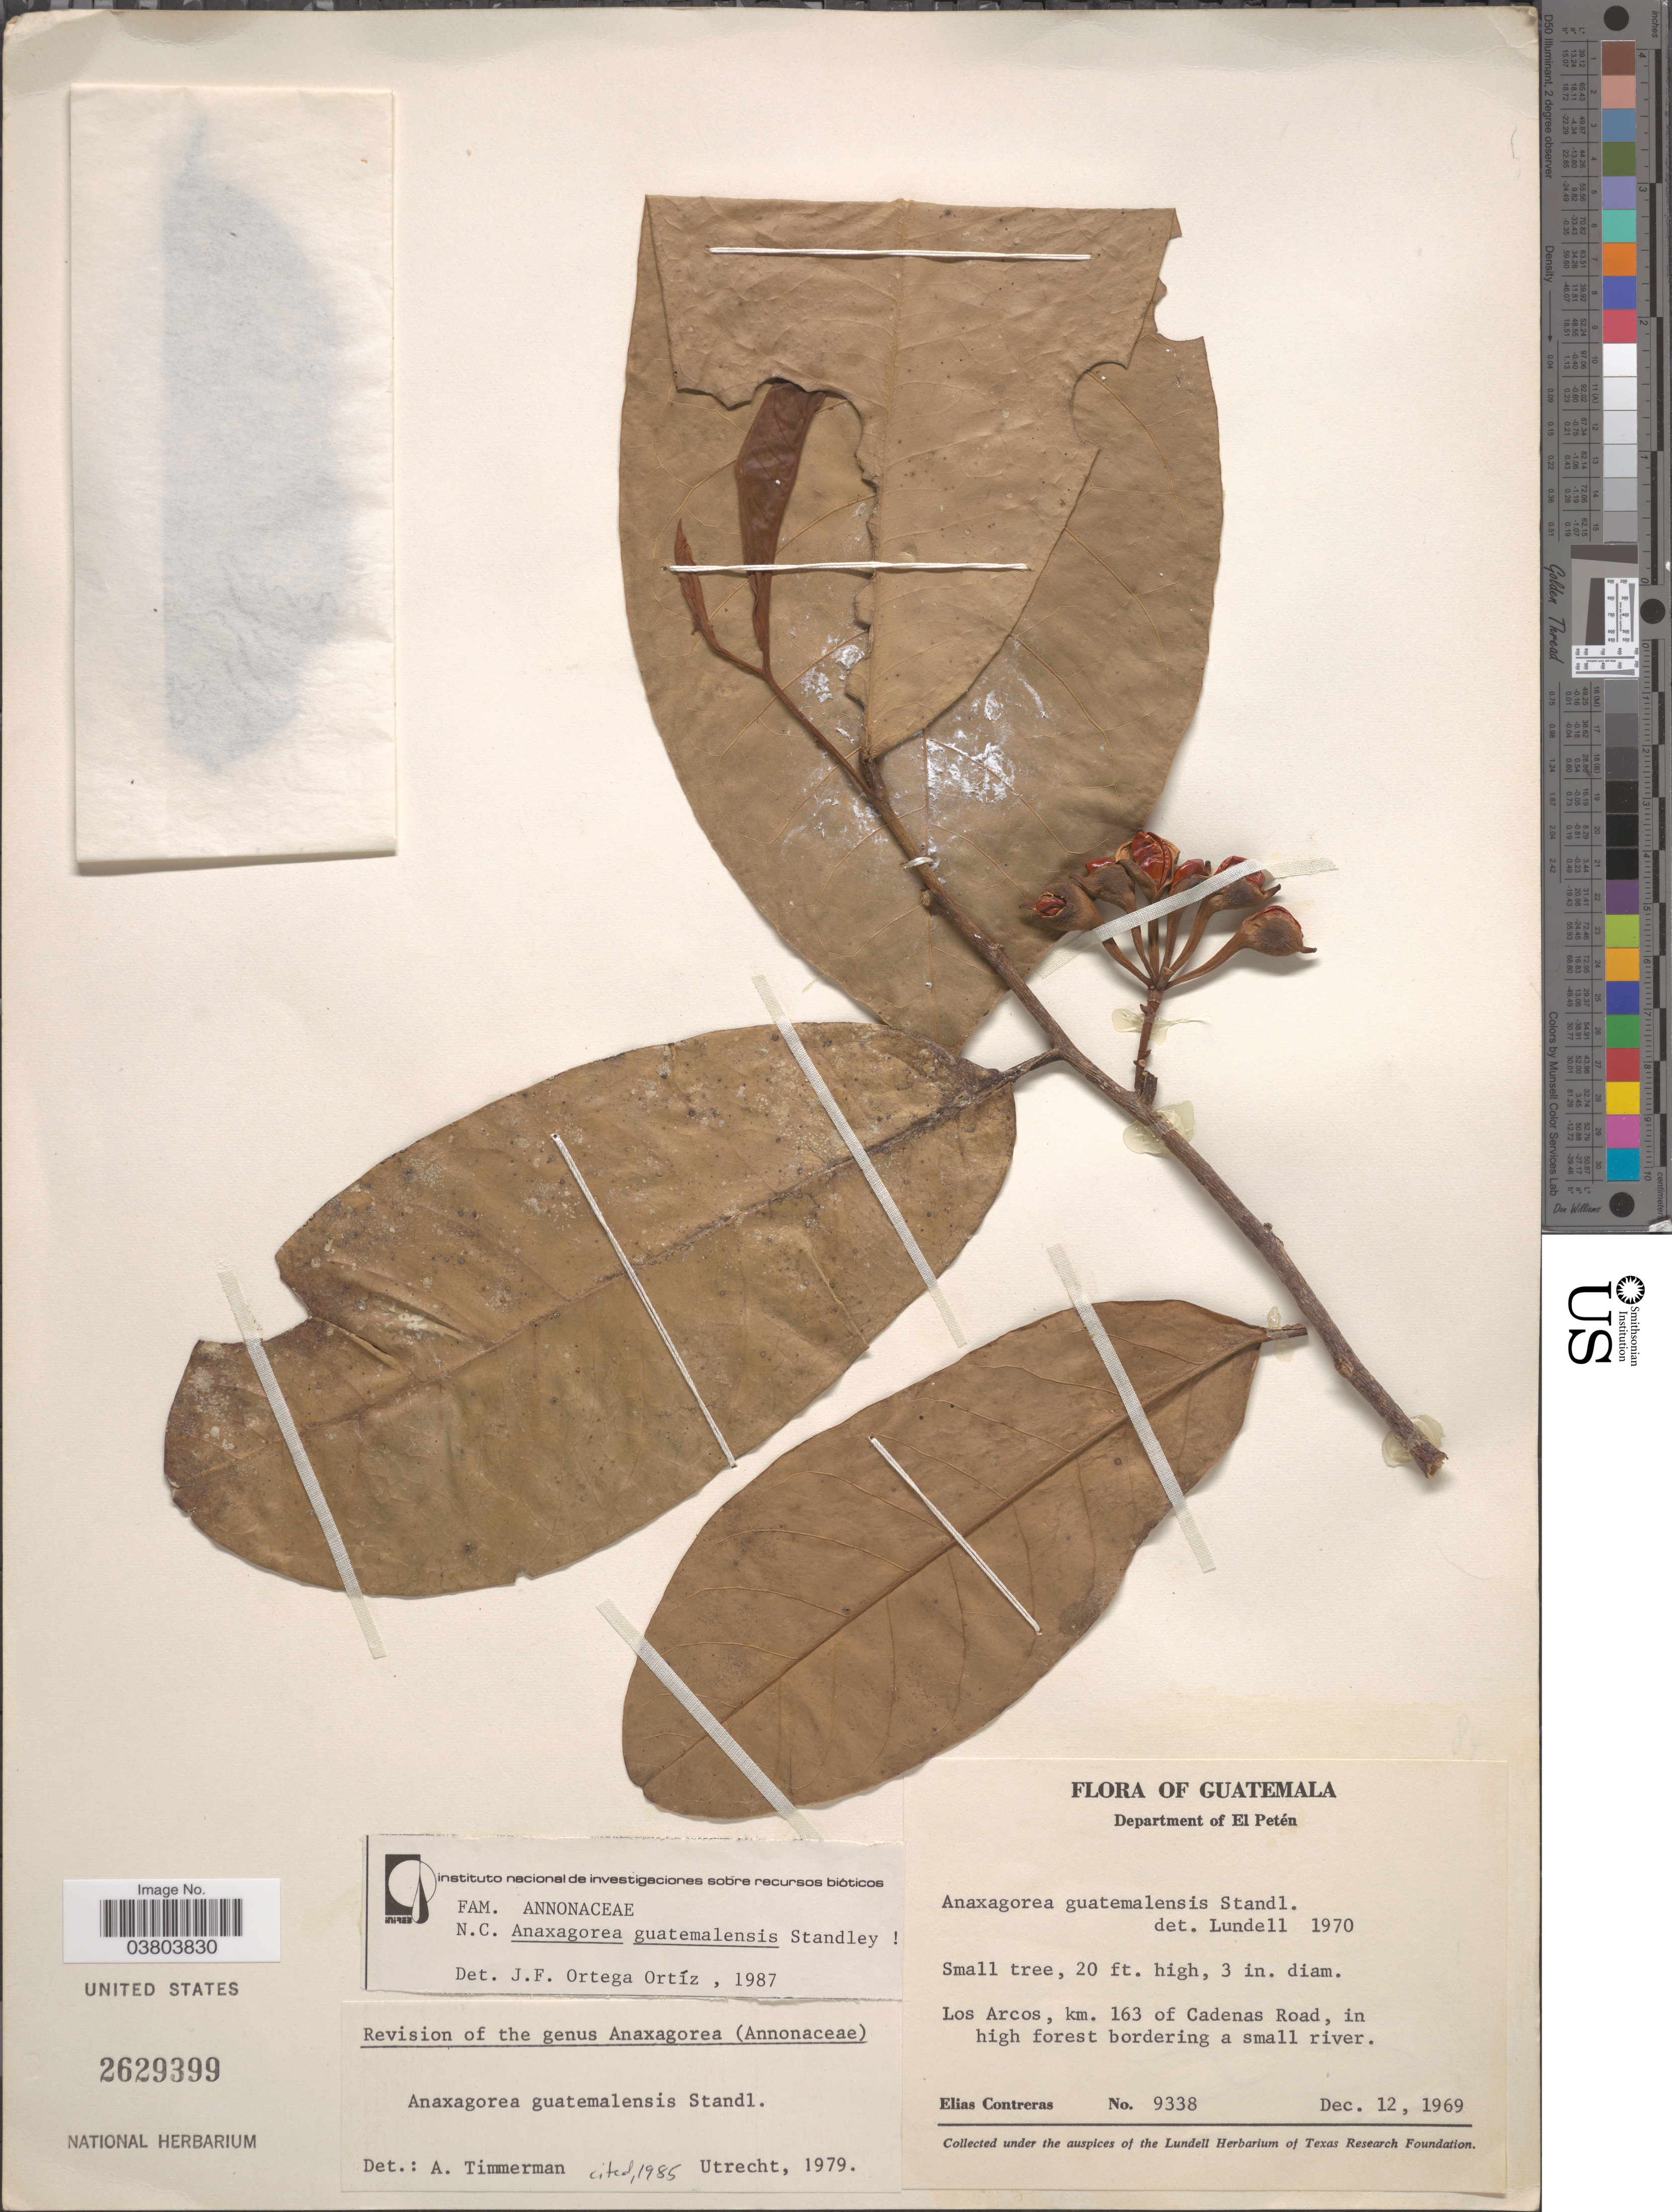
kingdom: Plantae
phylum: Tracheophyta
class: Magnoliopsida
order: Magnoliales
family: Annonaceae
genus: Anaxagorea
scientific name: Anaxagorea guatemalensis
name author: Standl.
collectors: E. Contreras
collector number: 9338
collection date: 1969-12-12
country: Guatemala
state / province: El Peten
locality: Department of El Petén. Los Arcos, km. 163 of Cadenas Road, in high forest bordering a small river.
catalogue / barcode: US 2629399